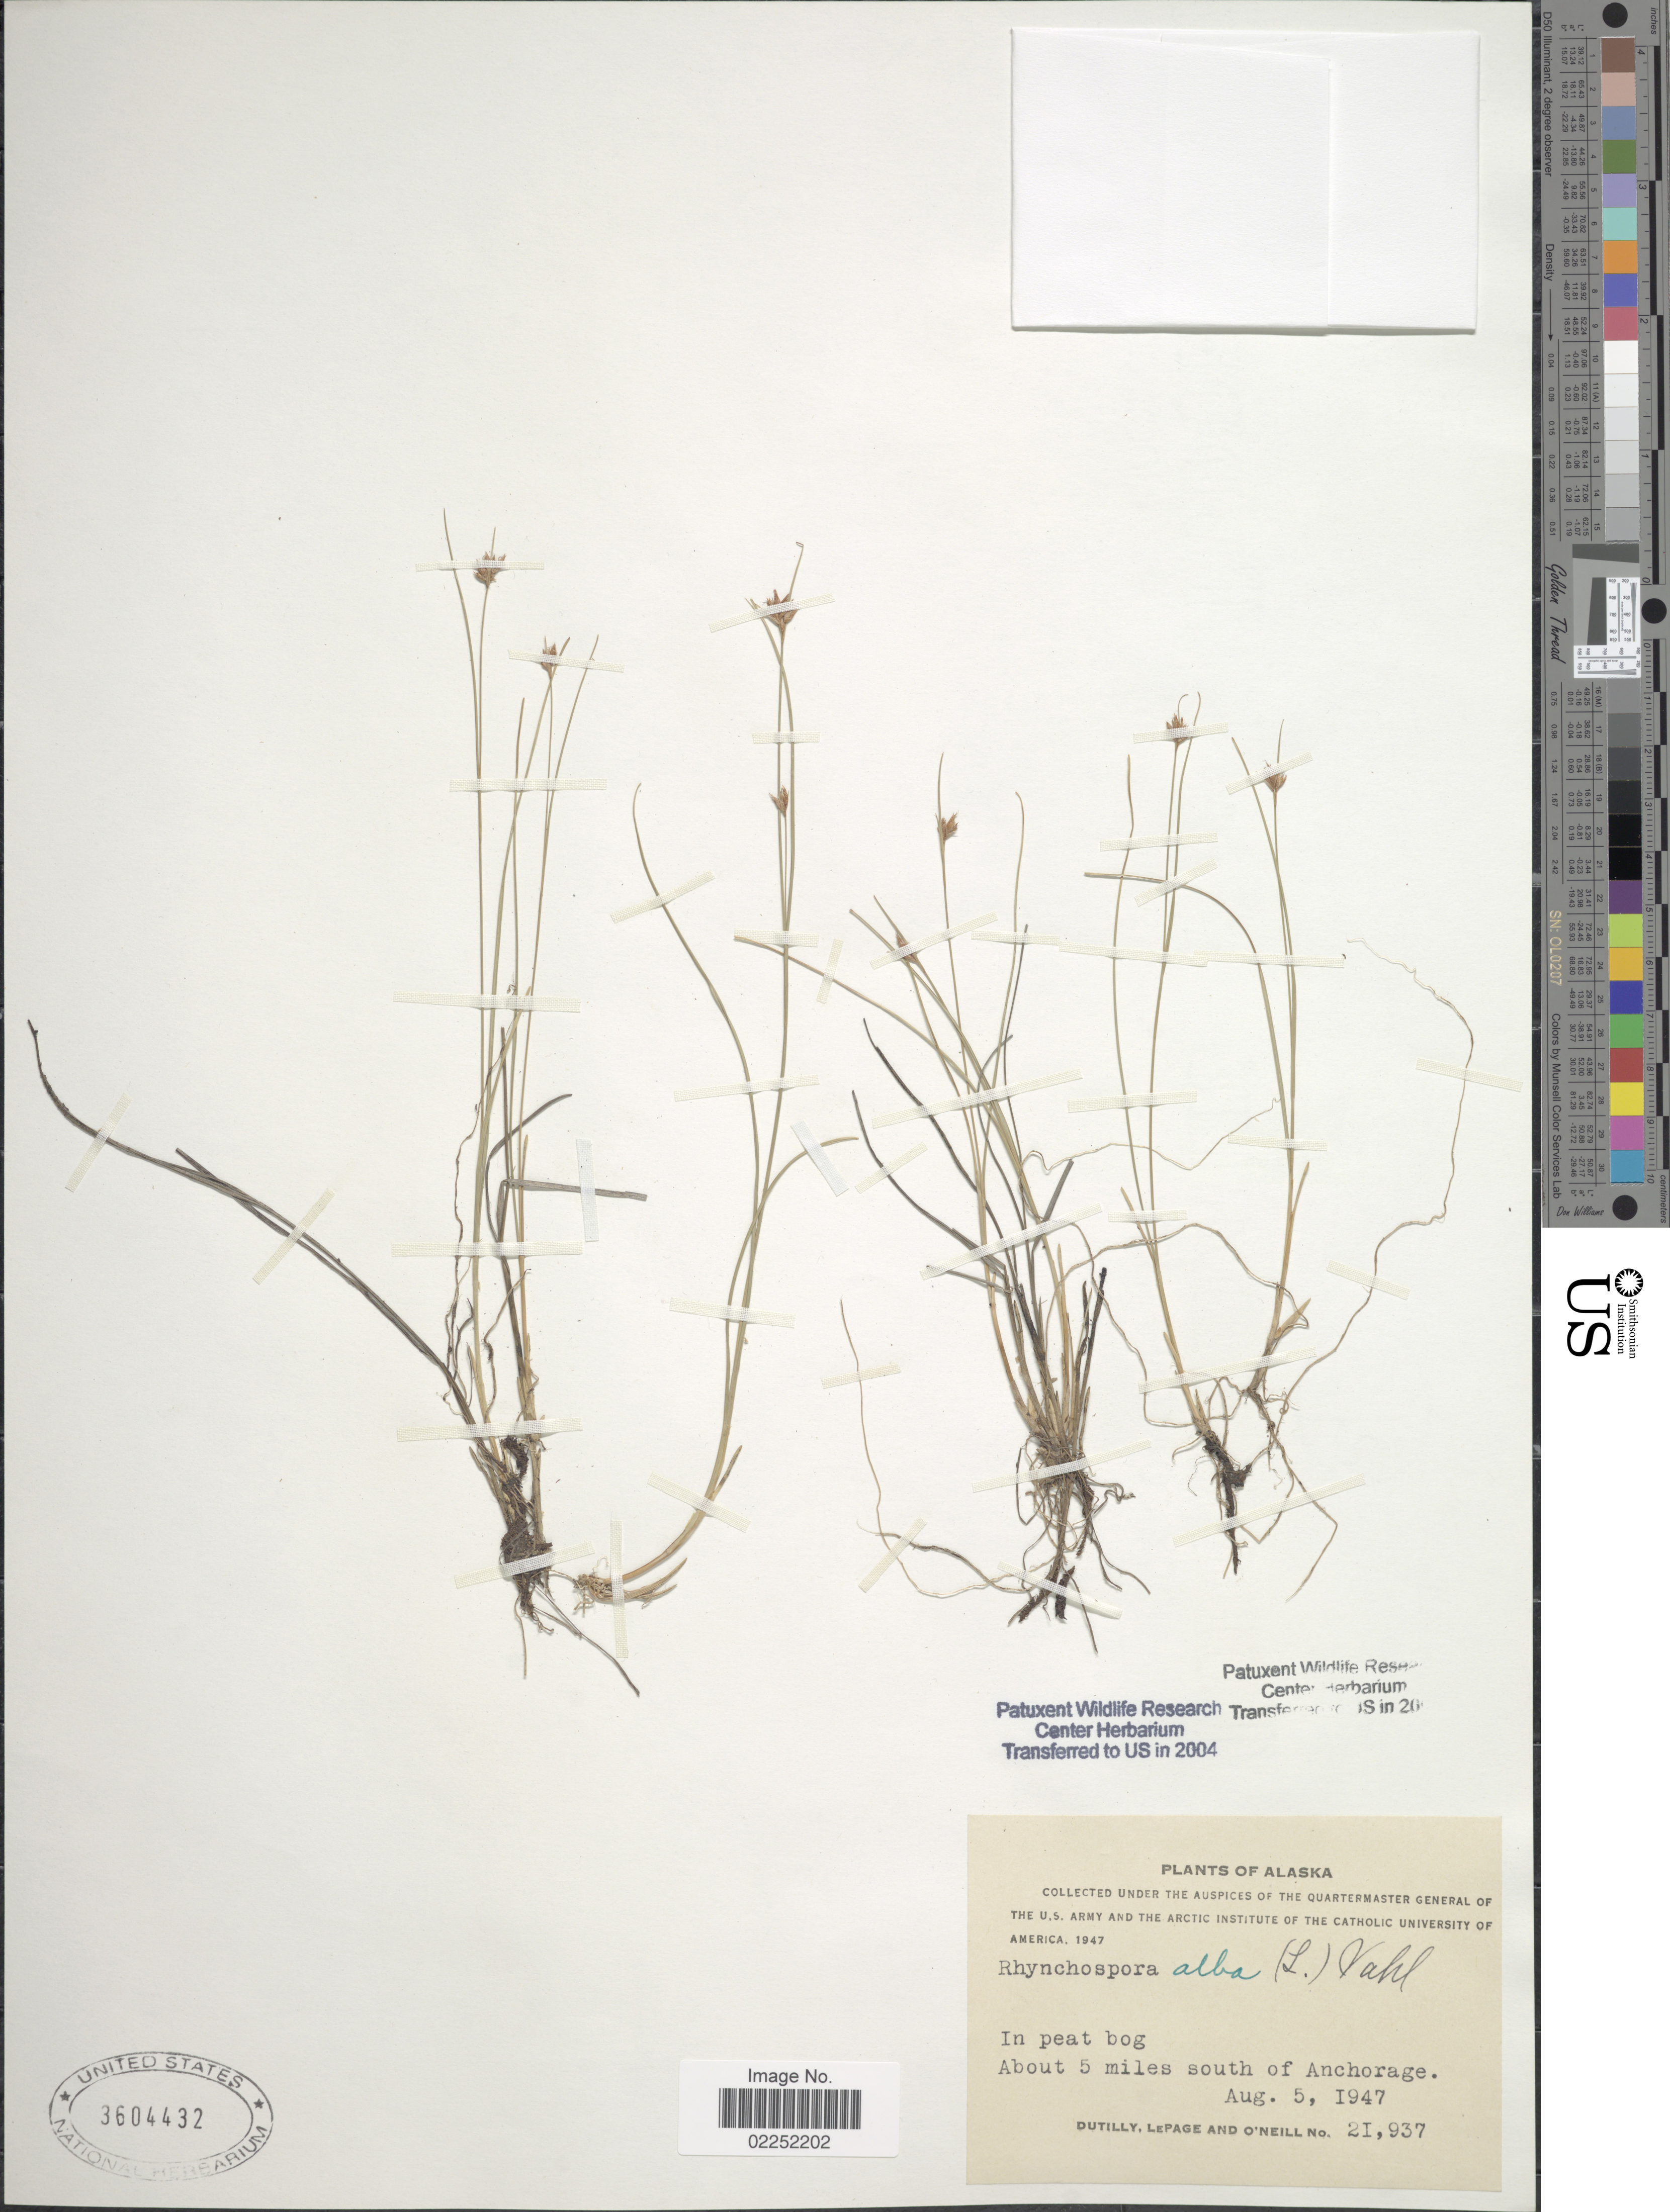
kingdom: Plantae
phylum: Tracheophyta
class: Liliopsida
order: Poales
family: Cyperaceae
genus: Rhynchospora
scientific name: Rhynchospora alba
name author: (L.) Vahl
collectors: -. Dutilly, -. LePage & -. O'Neill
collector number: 21937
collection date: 1947-08-05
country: United States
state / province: Alaska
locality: In peat bog, About 5 miles south of Anchorage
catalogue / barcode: US 3604432